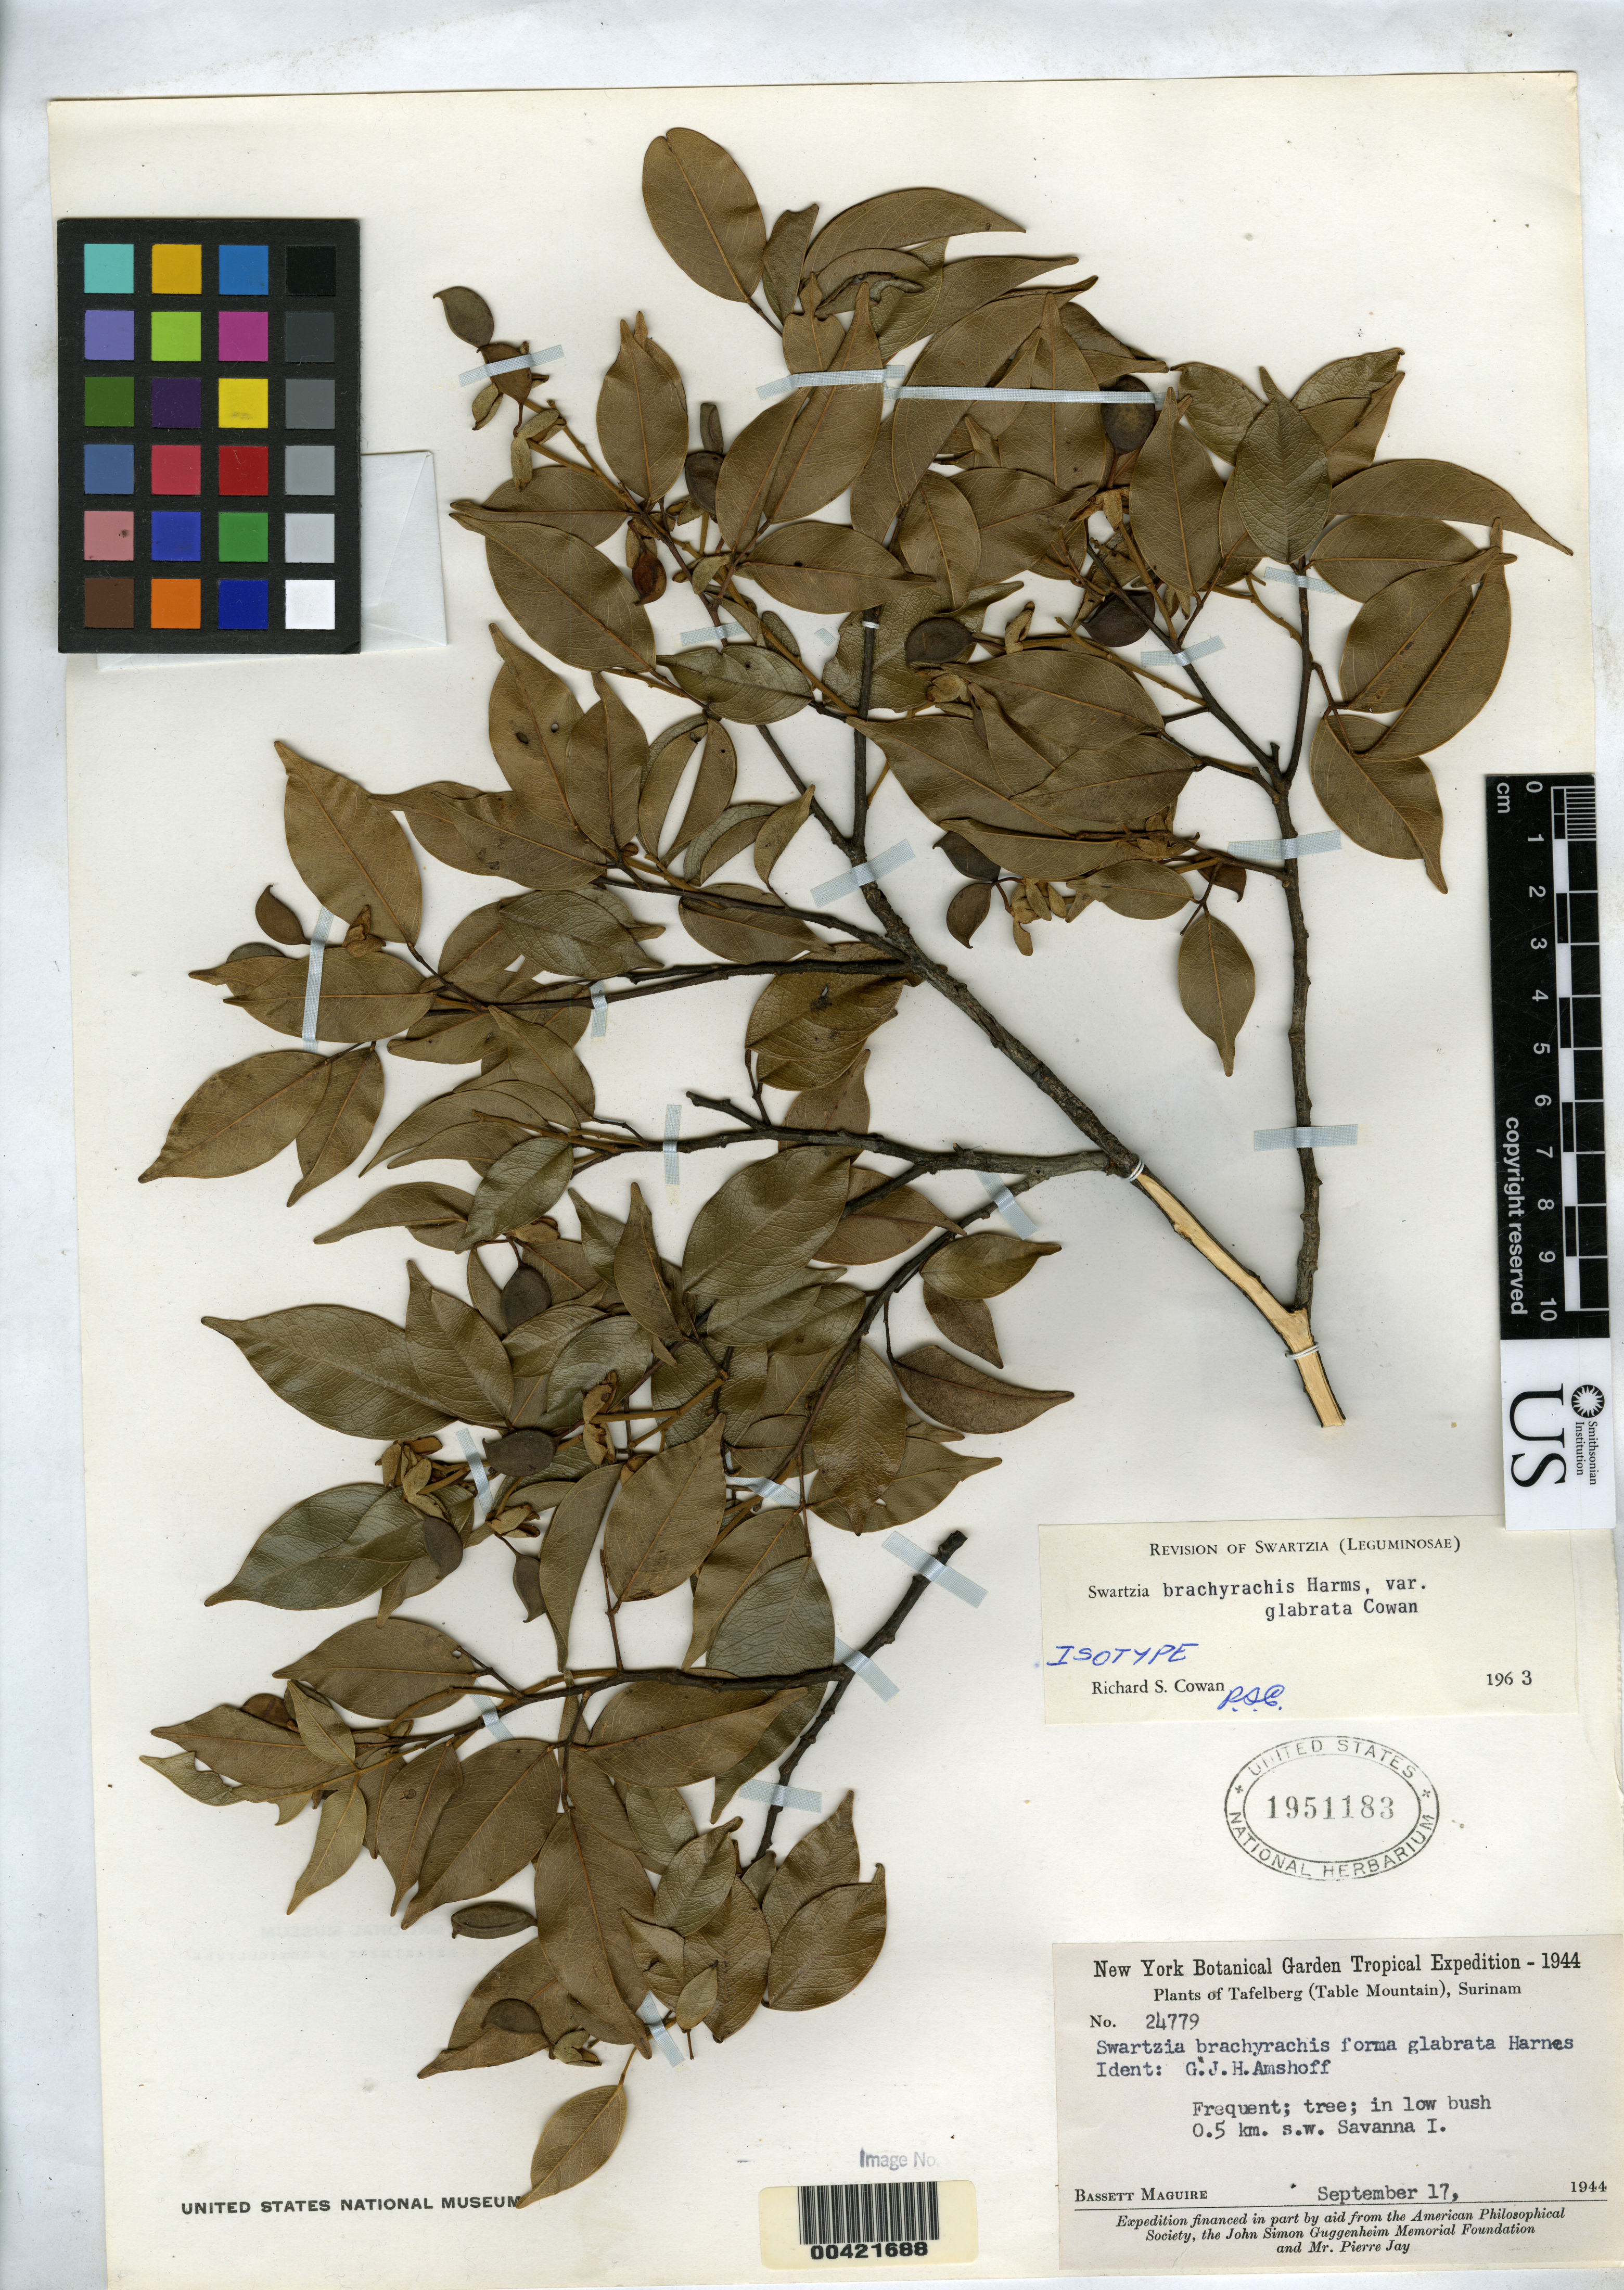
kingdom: Plantae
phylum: Tracheophyta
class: Magnoliopsida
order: Fabales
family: Fabaceae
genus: Swartzia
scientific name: Swartzia brachyrachis var. glabrata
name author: R.S. Cowan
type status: Isotype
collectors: B. Maguire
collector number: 24779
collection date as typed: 17 Sep 1944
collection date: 1944-09-17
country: Suriname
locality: Tafelberg, 0.5 km SW Savanna I.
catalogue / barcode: US 1951183